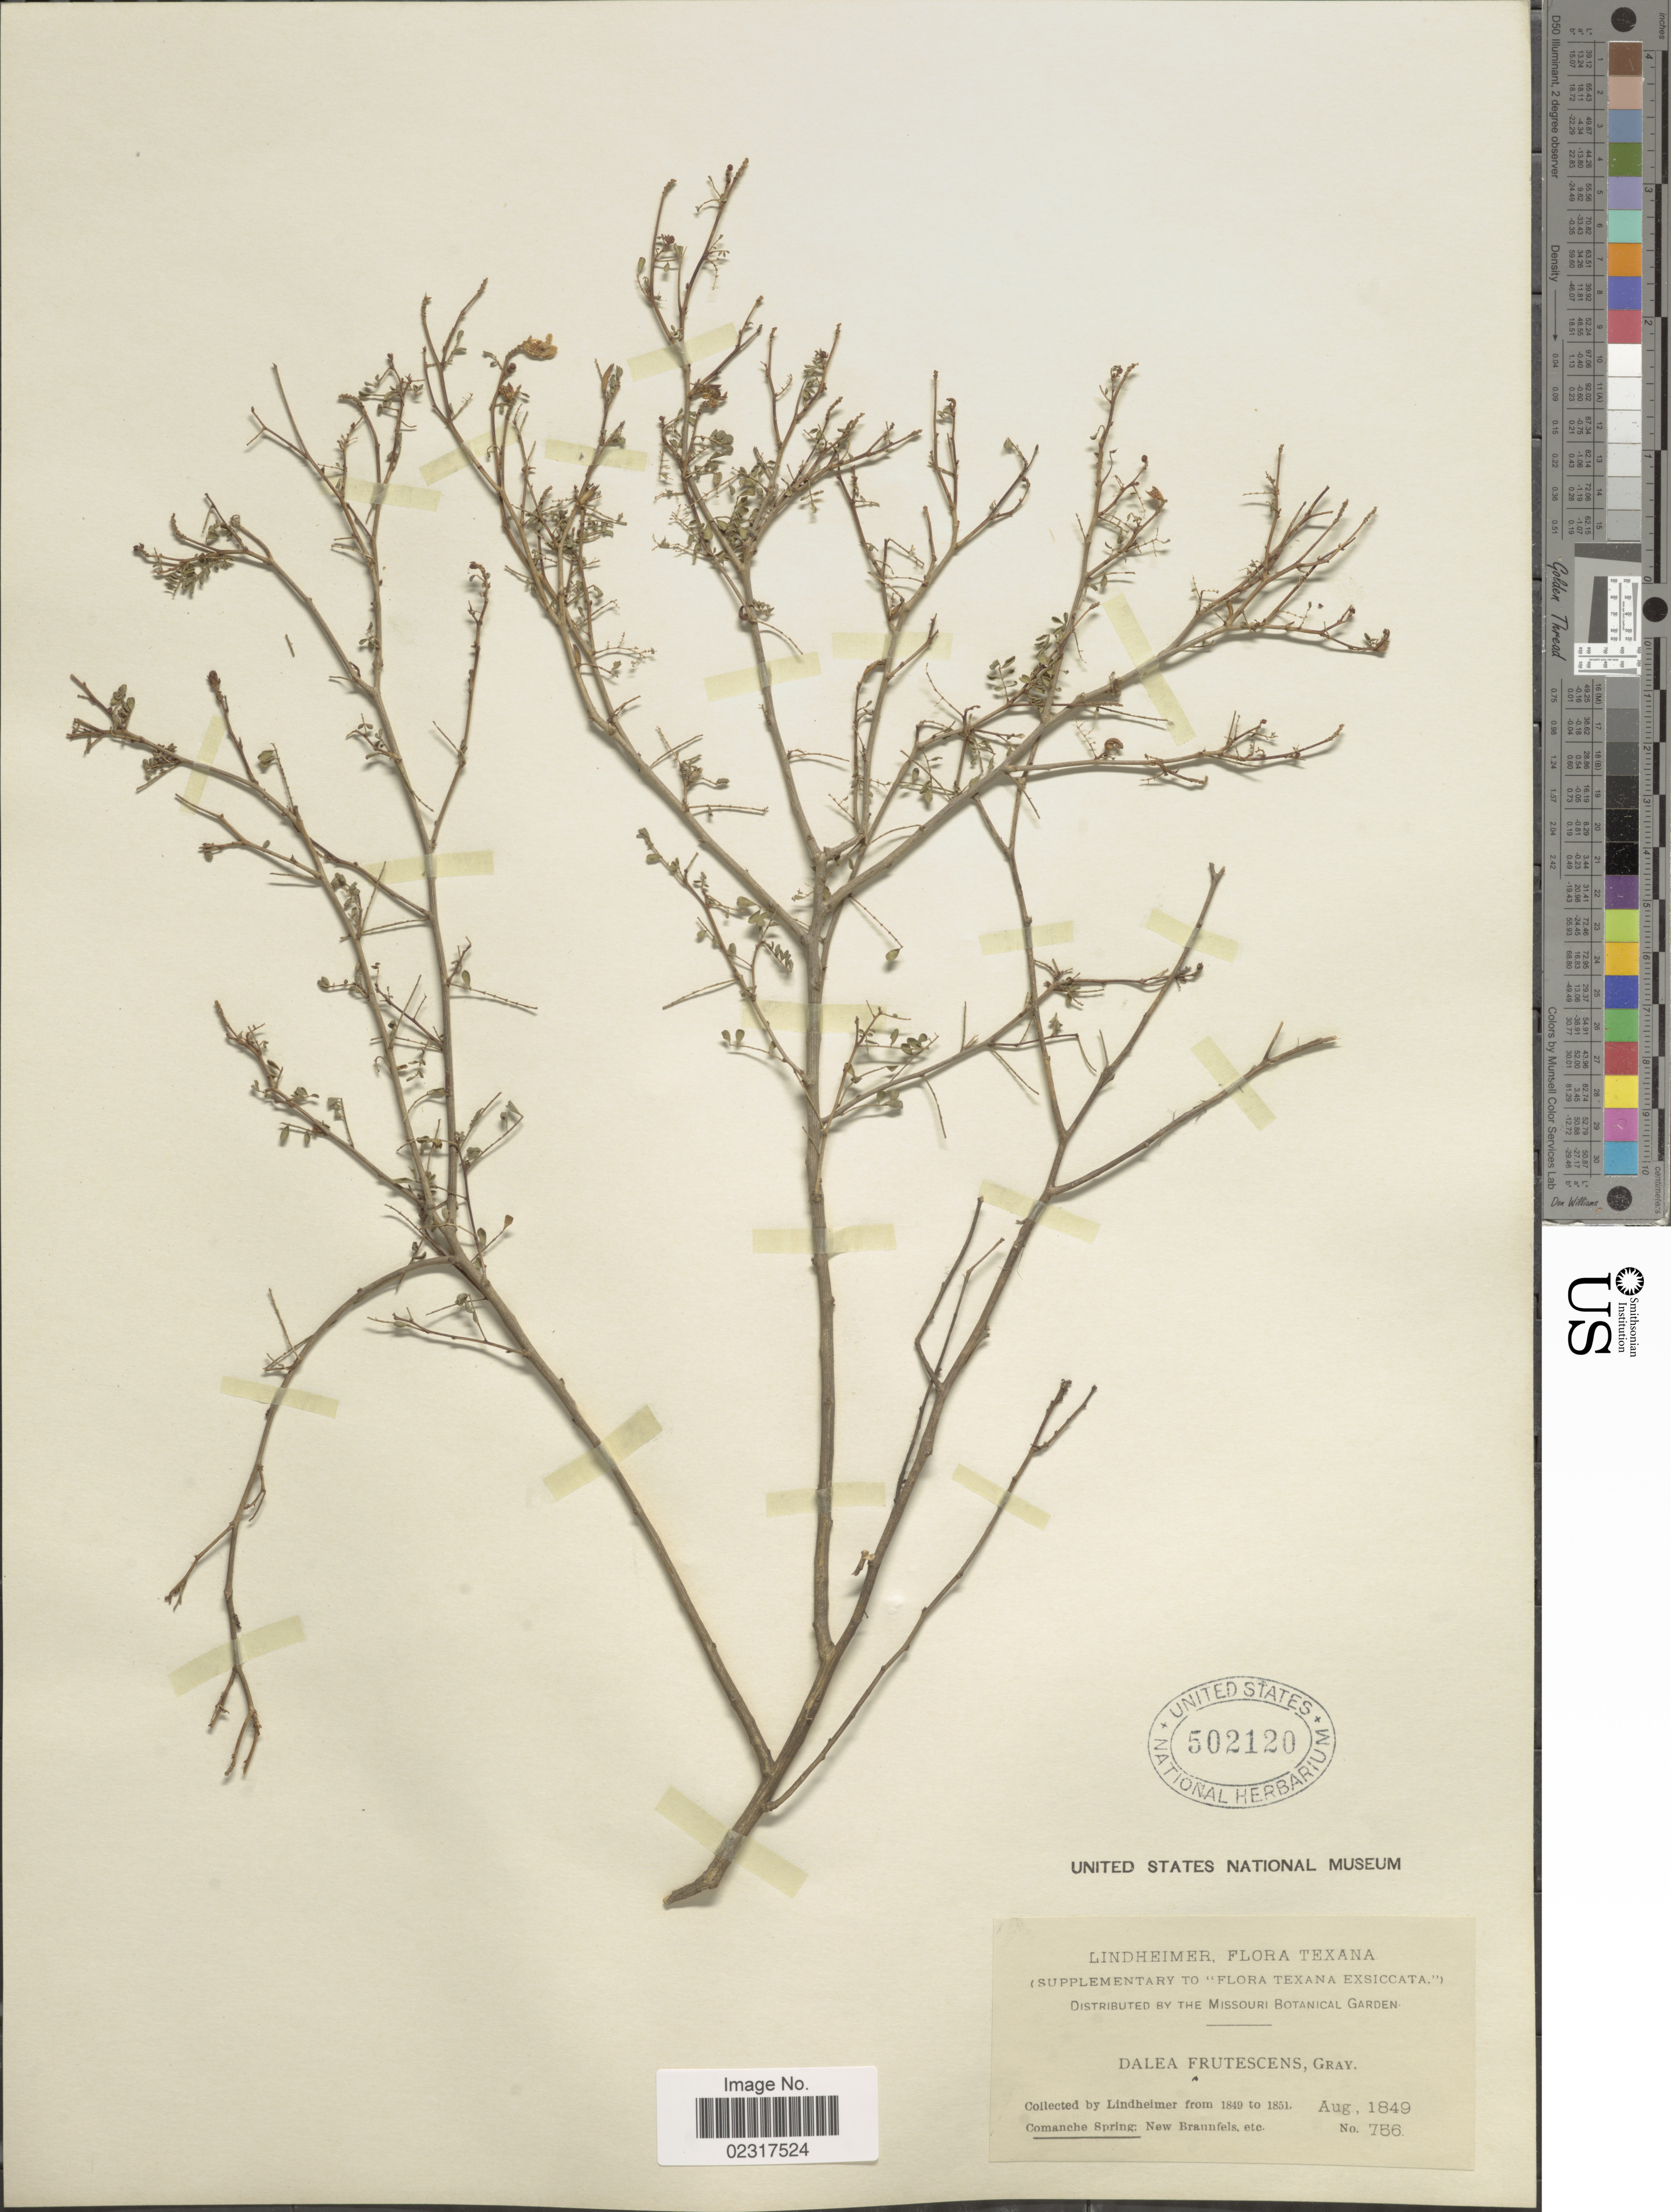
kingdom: Plantae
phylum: Tracheophyta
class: Magnoliopsida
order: Fabales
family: Fabaceae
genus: Dalea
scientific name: Dalea frutescens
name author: A. Gray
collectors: -. Lindheimer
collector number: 756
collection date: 1849-08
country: United States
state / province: Texas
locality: Comanche spring; New Braunfels, etc., Texana.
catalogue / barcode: US 502120